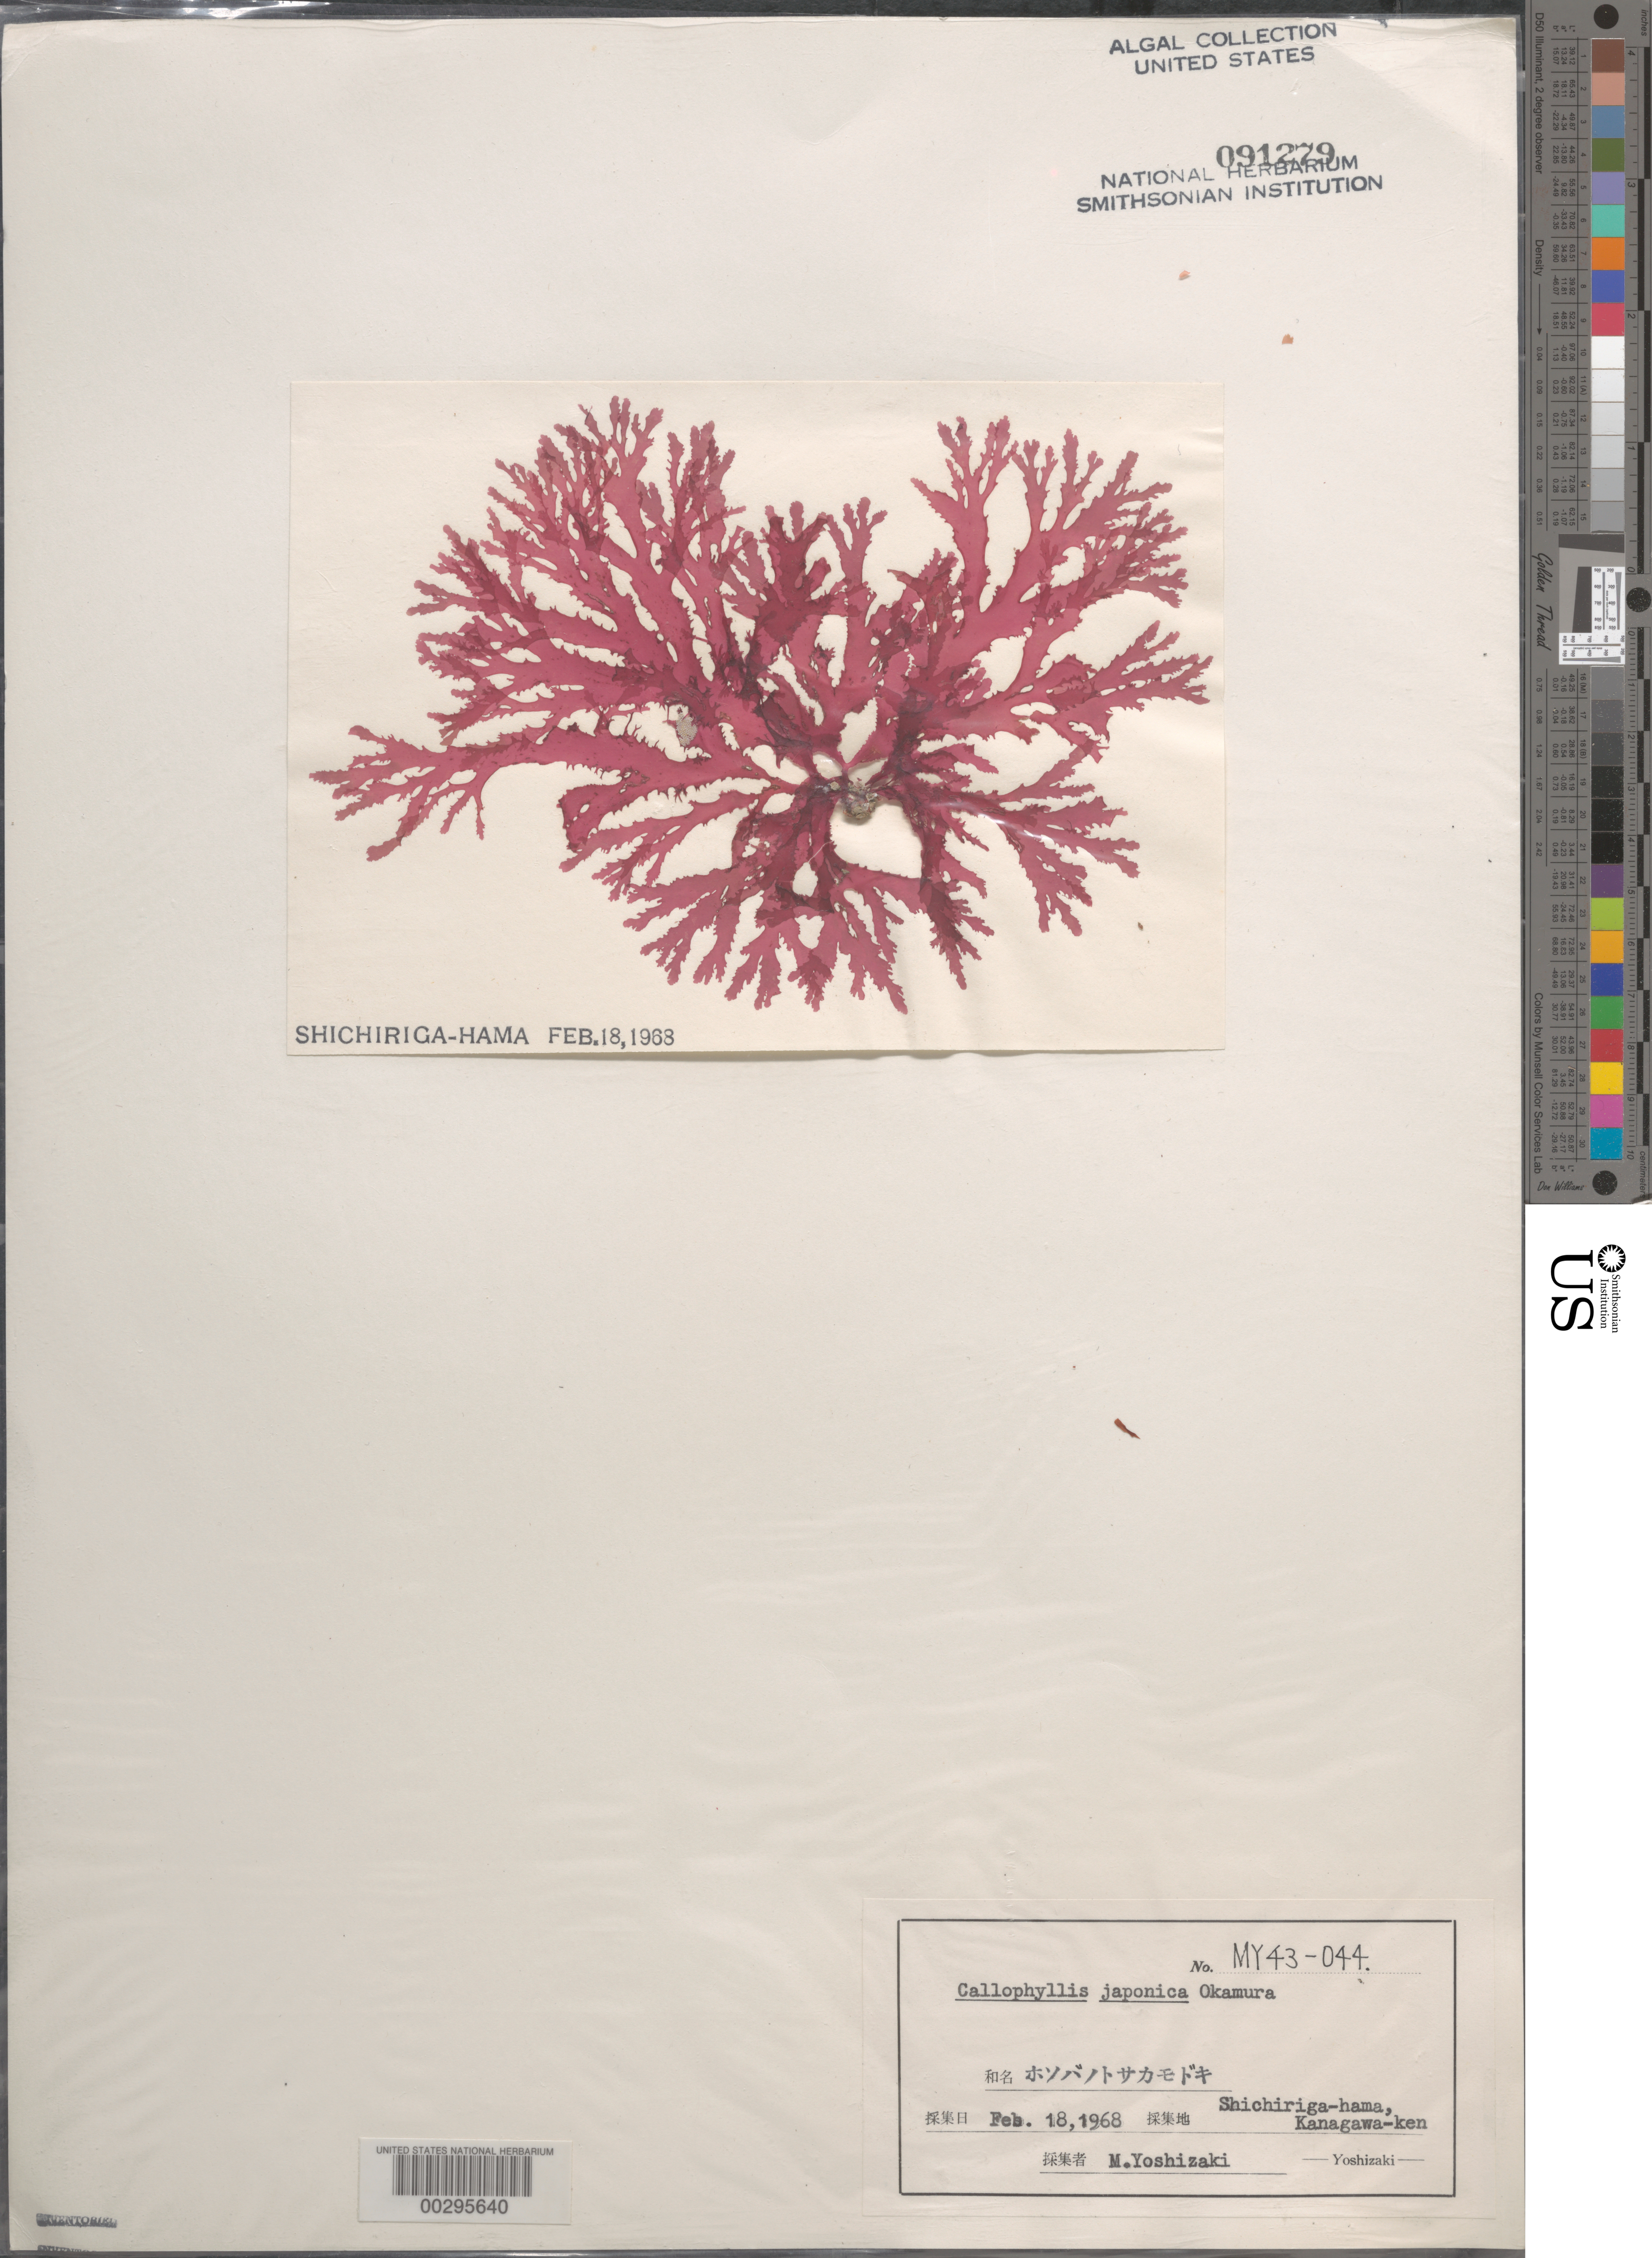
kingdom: Plantae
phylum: Rhodophyta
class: Florideophyceae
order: Gigartinales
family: Kallymeniaceae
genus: Callophyllis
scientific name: Callophyllis japonica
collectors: M. Yoshizaki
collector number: My 43-044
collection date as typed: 18 Feb 1968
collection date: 1968-02-18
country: Japan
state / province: Kanagawa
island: Honshu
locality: Shichiriga-hama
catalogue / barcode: US 91279